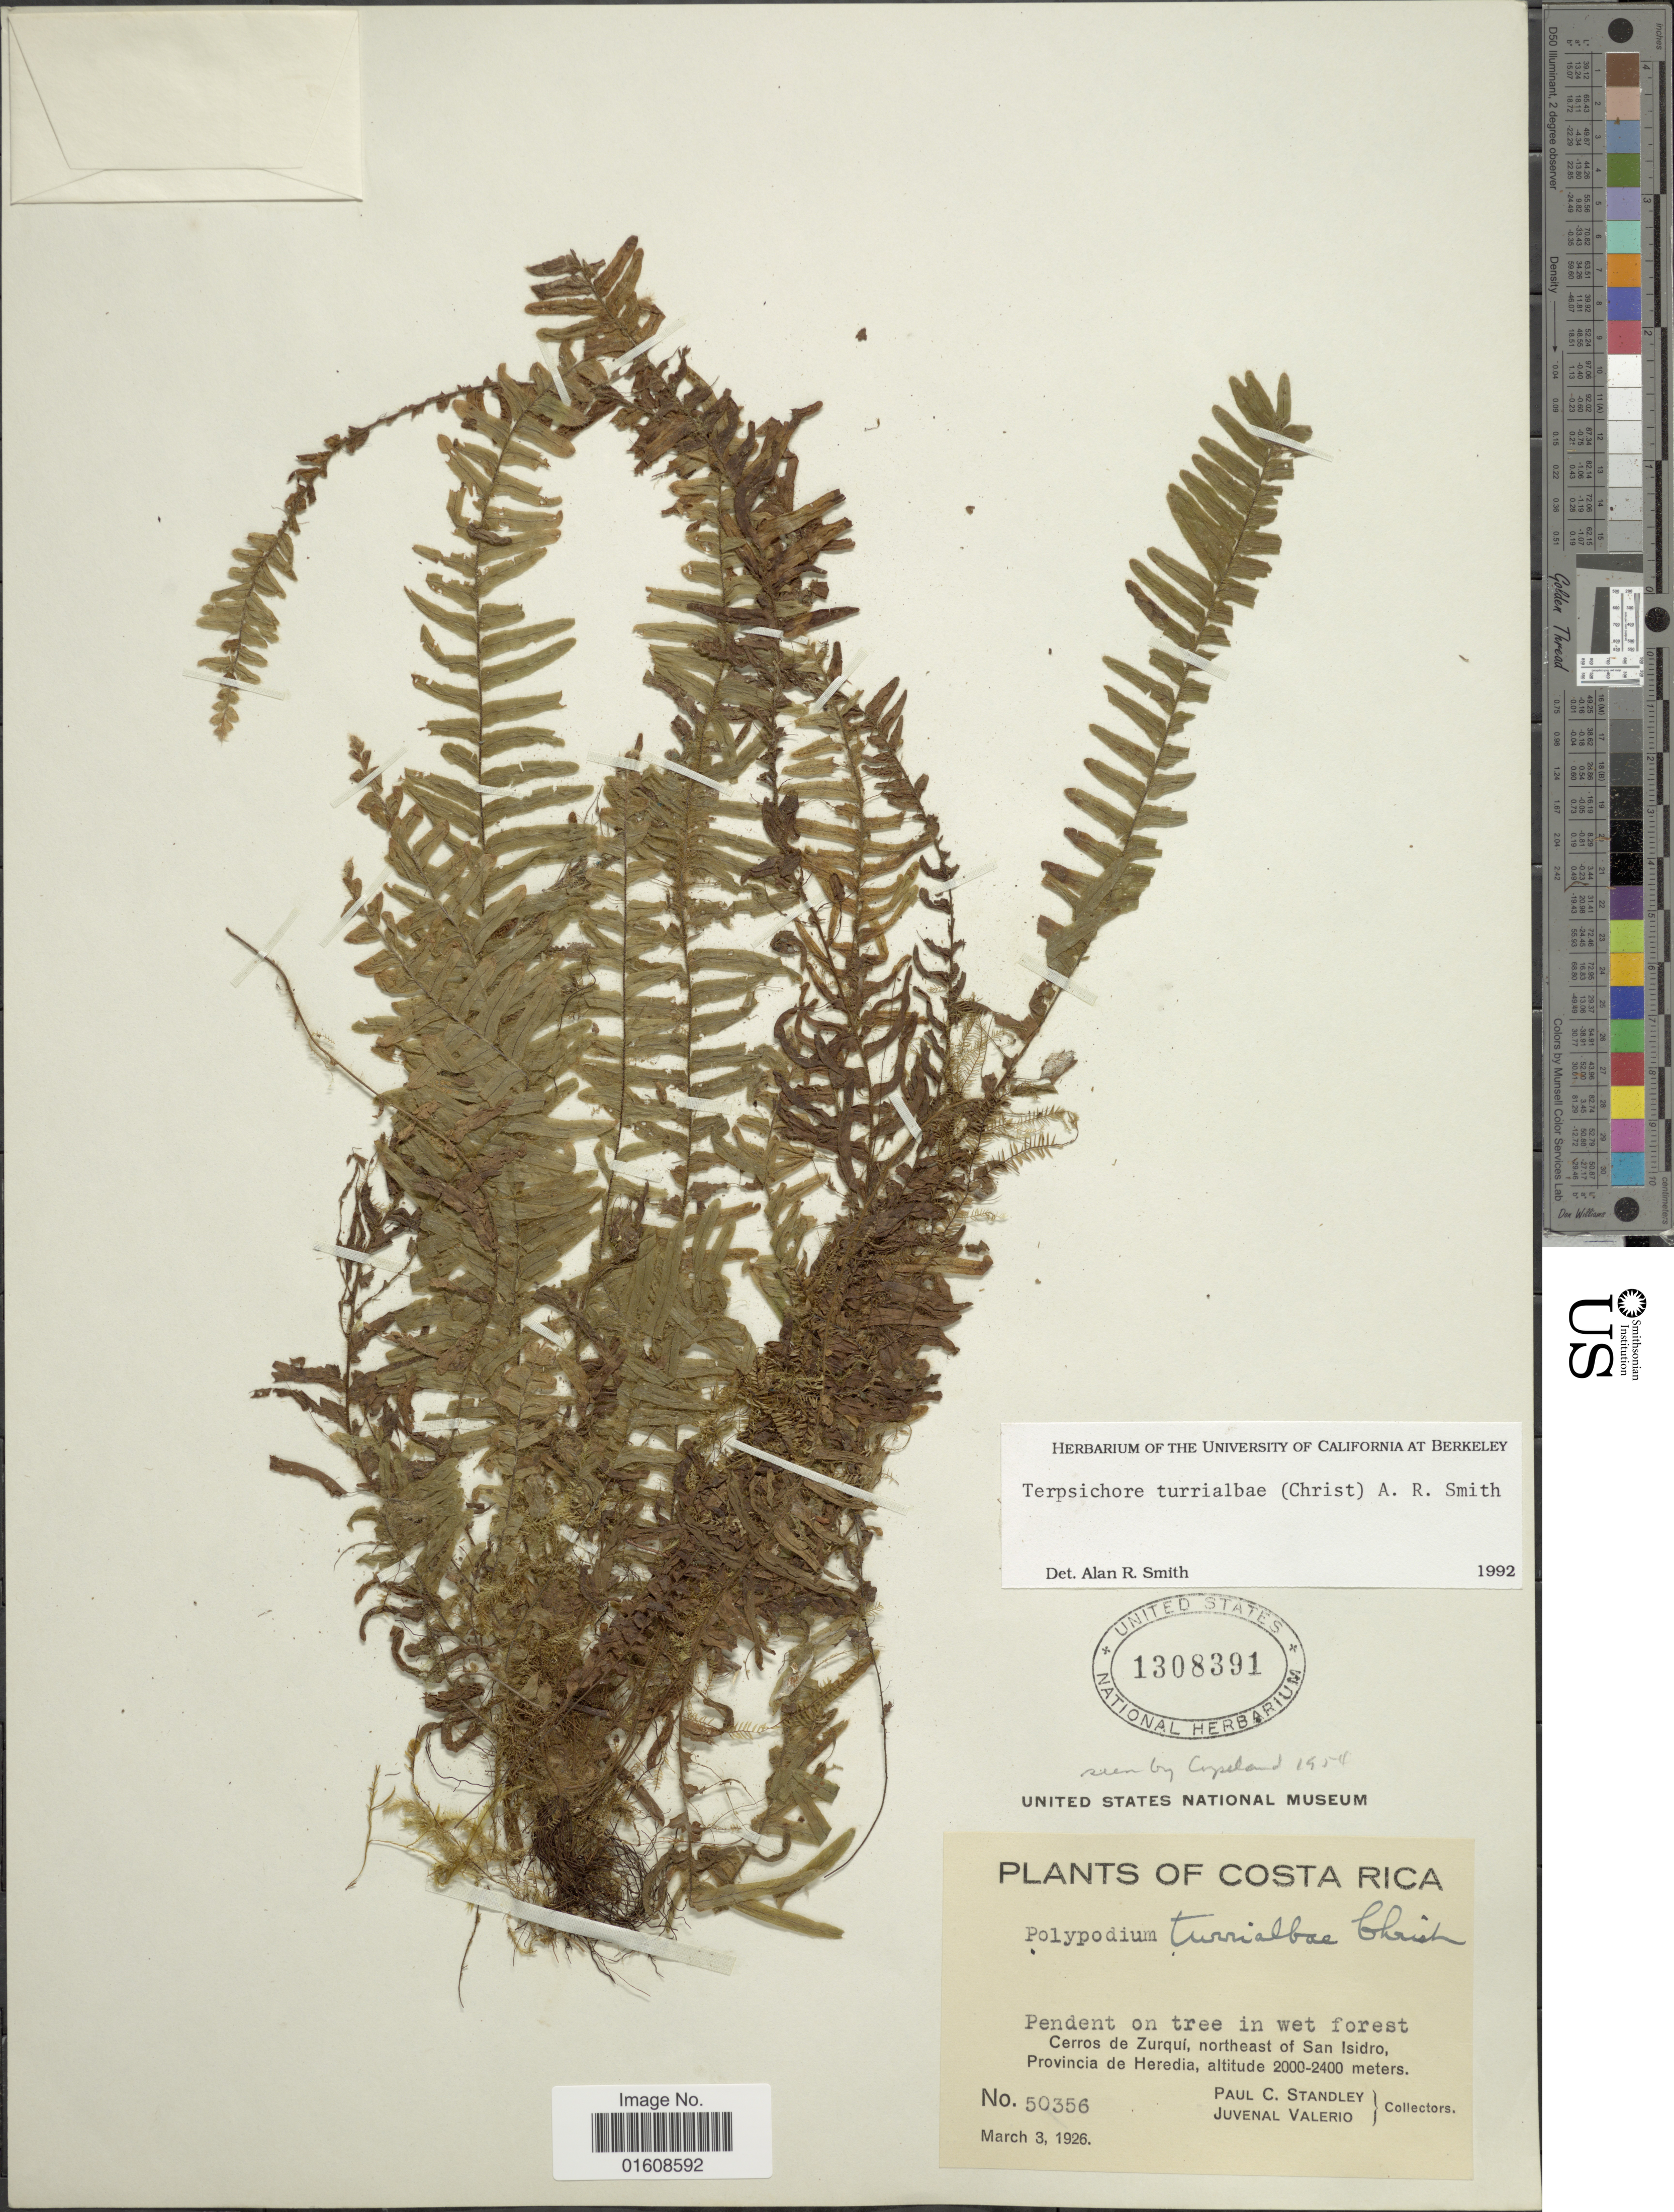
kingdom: Plantae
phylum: Tracheophyta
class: Polypodiopsida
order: Polypodiales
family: Polypodiaceae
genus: Alansmia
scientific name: Alansmia turrialbae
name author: (Christ) Moguel & M. Kessler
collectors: P. C. Standley & J. Valerio R.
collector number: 50356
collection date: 1926-03-03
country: Costa Rica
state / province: Heredia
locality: Cerro de Zurquí, northeast of San Isidro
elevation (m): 2000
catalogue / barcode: US 1308391